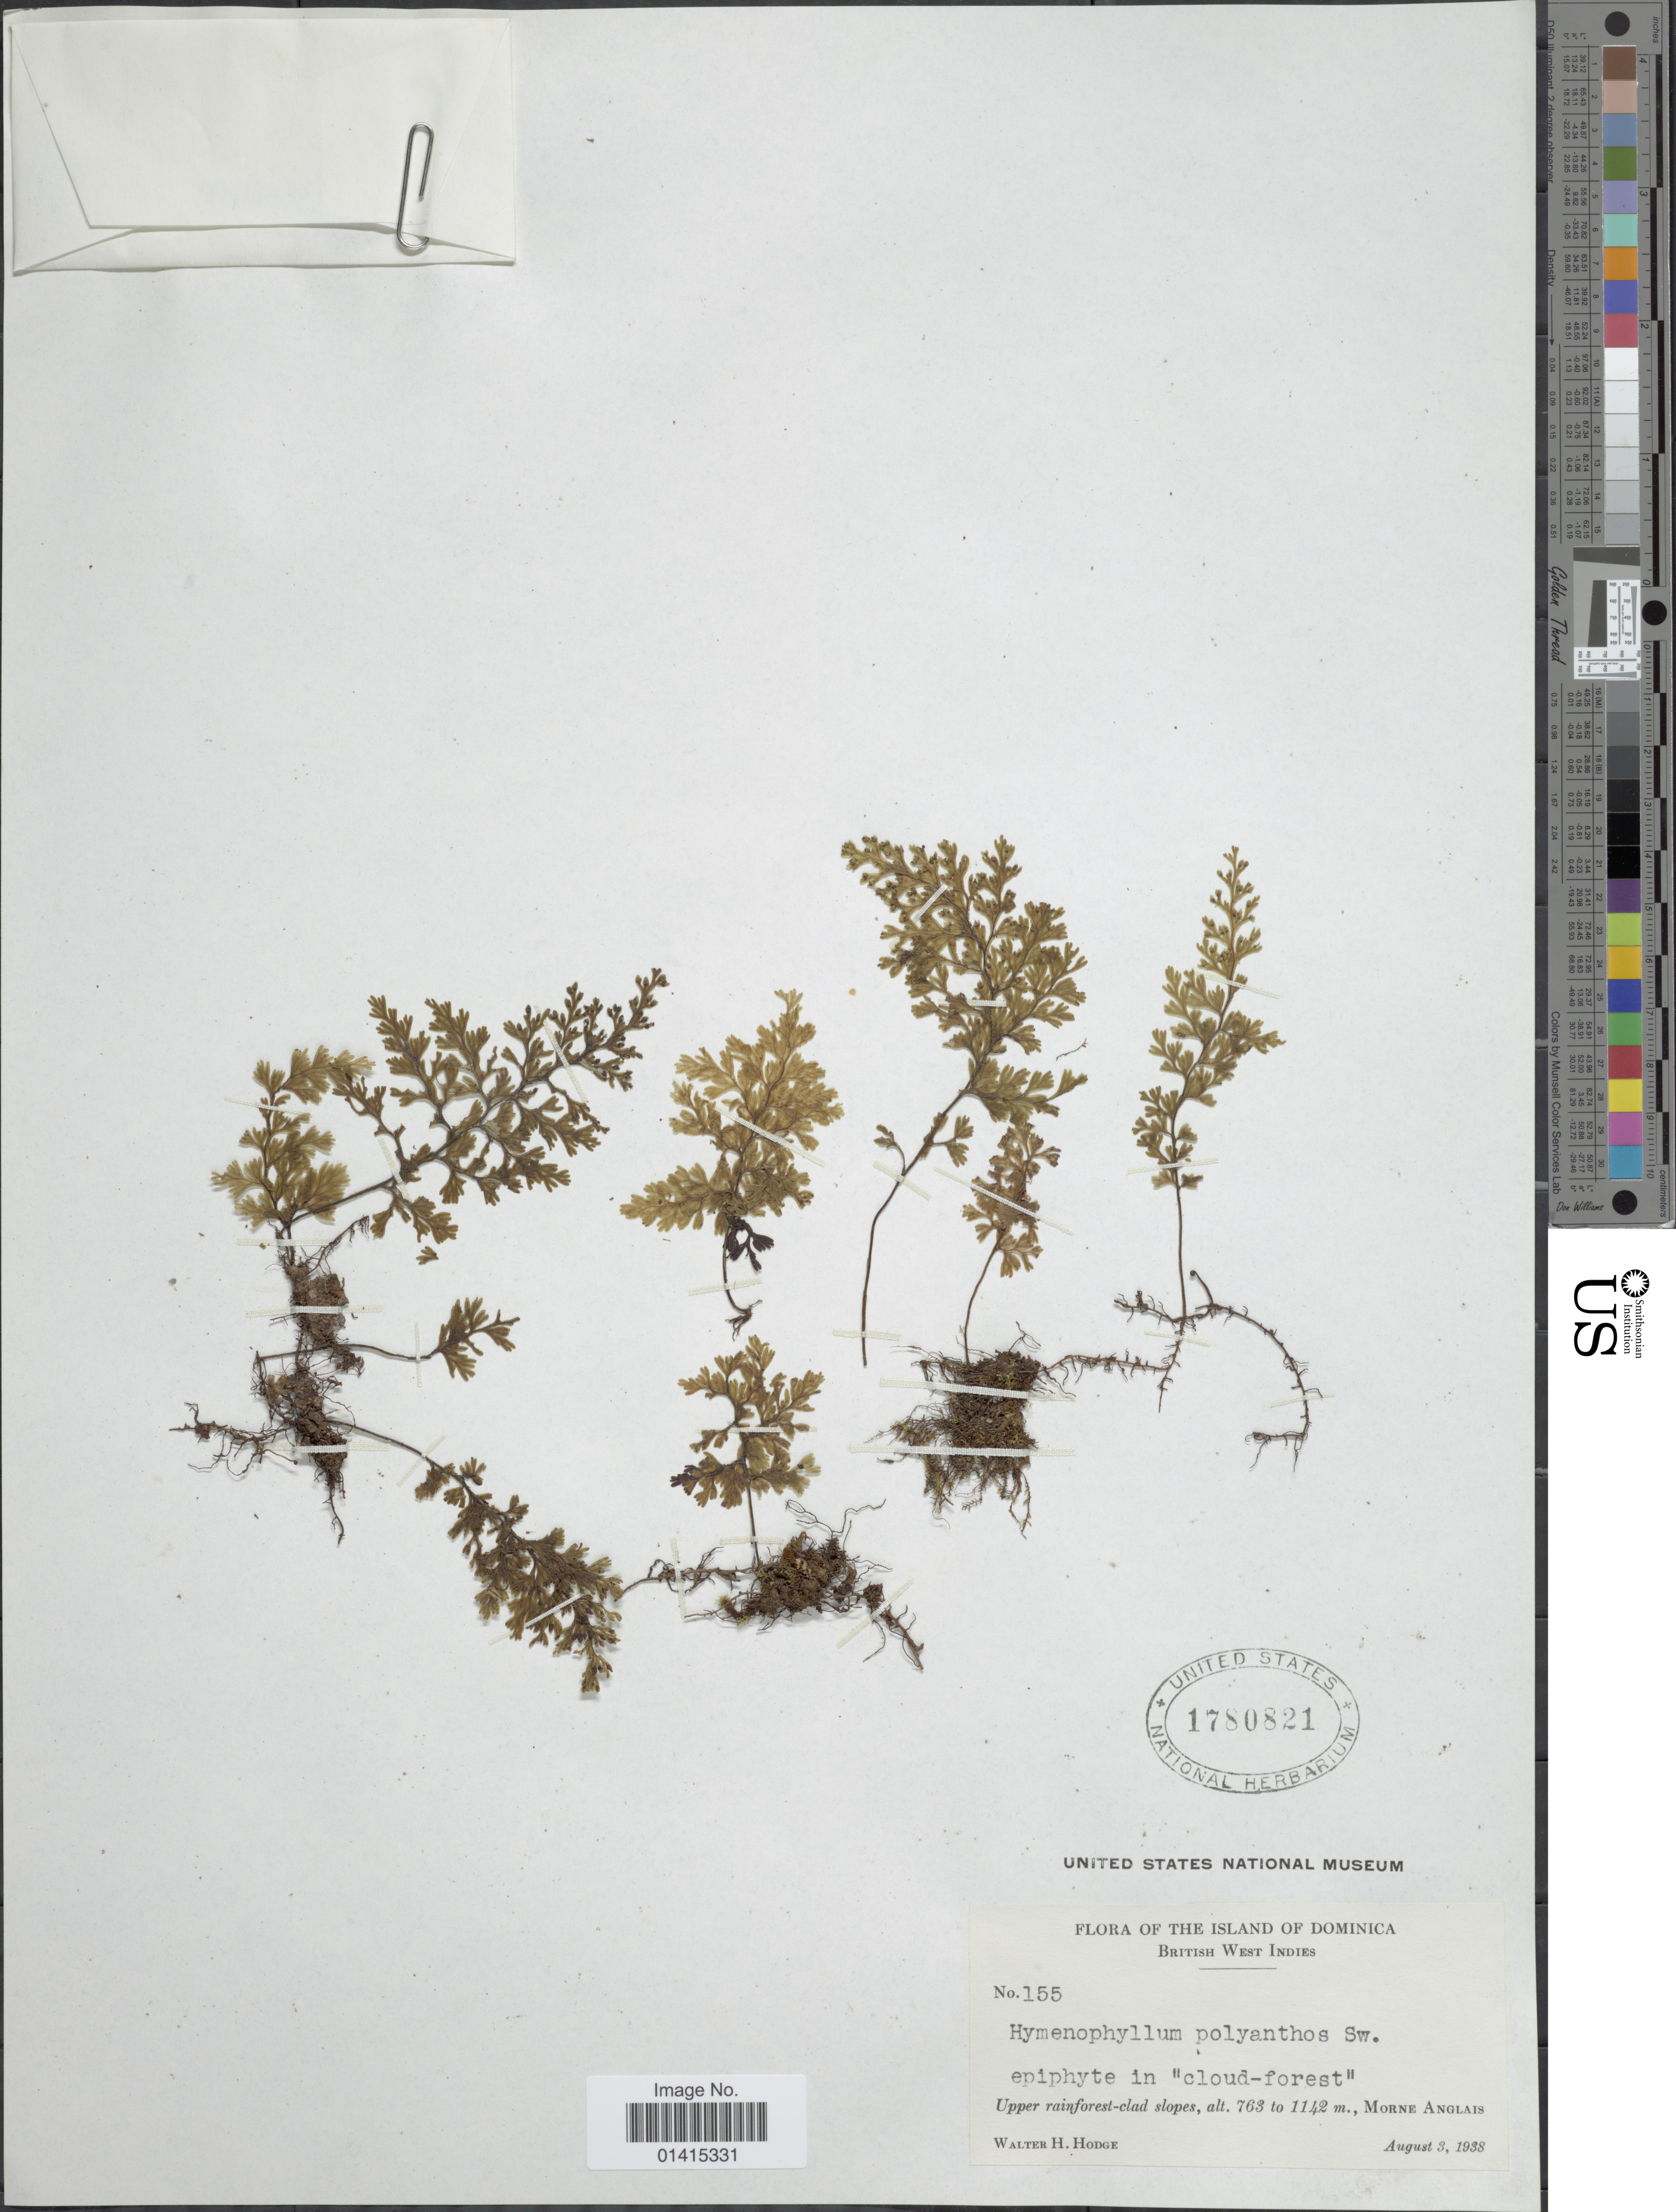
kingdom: Plantae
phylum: Tracheophyta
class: Polypodiopsida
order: Hymenophyllales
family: Hymenophyllaceae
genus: Hymenophyllum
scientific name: Hymenophyllum polyanthos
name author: (Sw.) Sw.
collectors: W. Hodge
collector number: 155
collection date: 1938-08-03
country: Dominica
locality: Island of Dominica, Upper rainforest-clad slopes, Morne Anglais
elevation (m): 763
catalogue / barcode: US 1780821